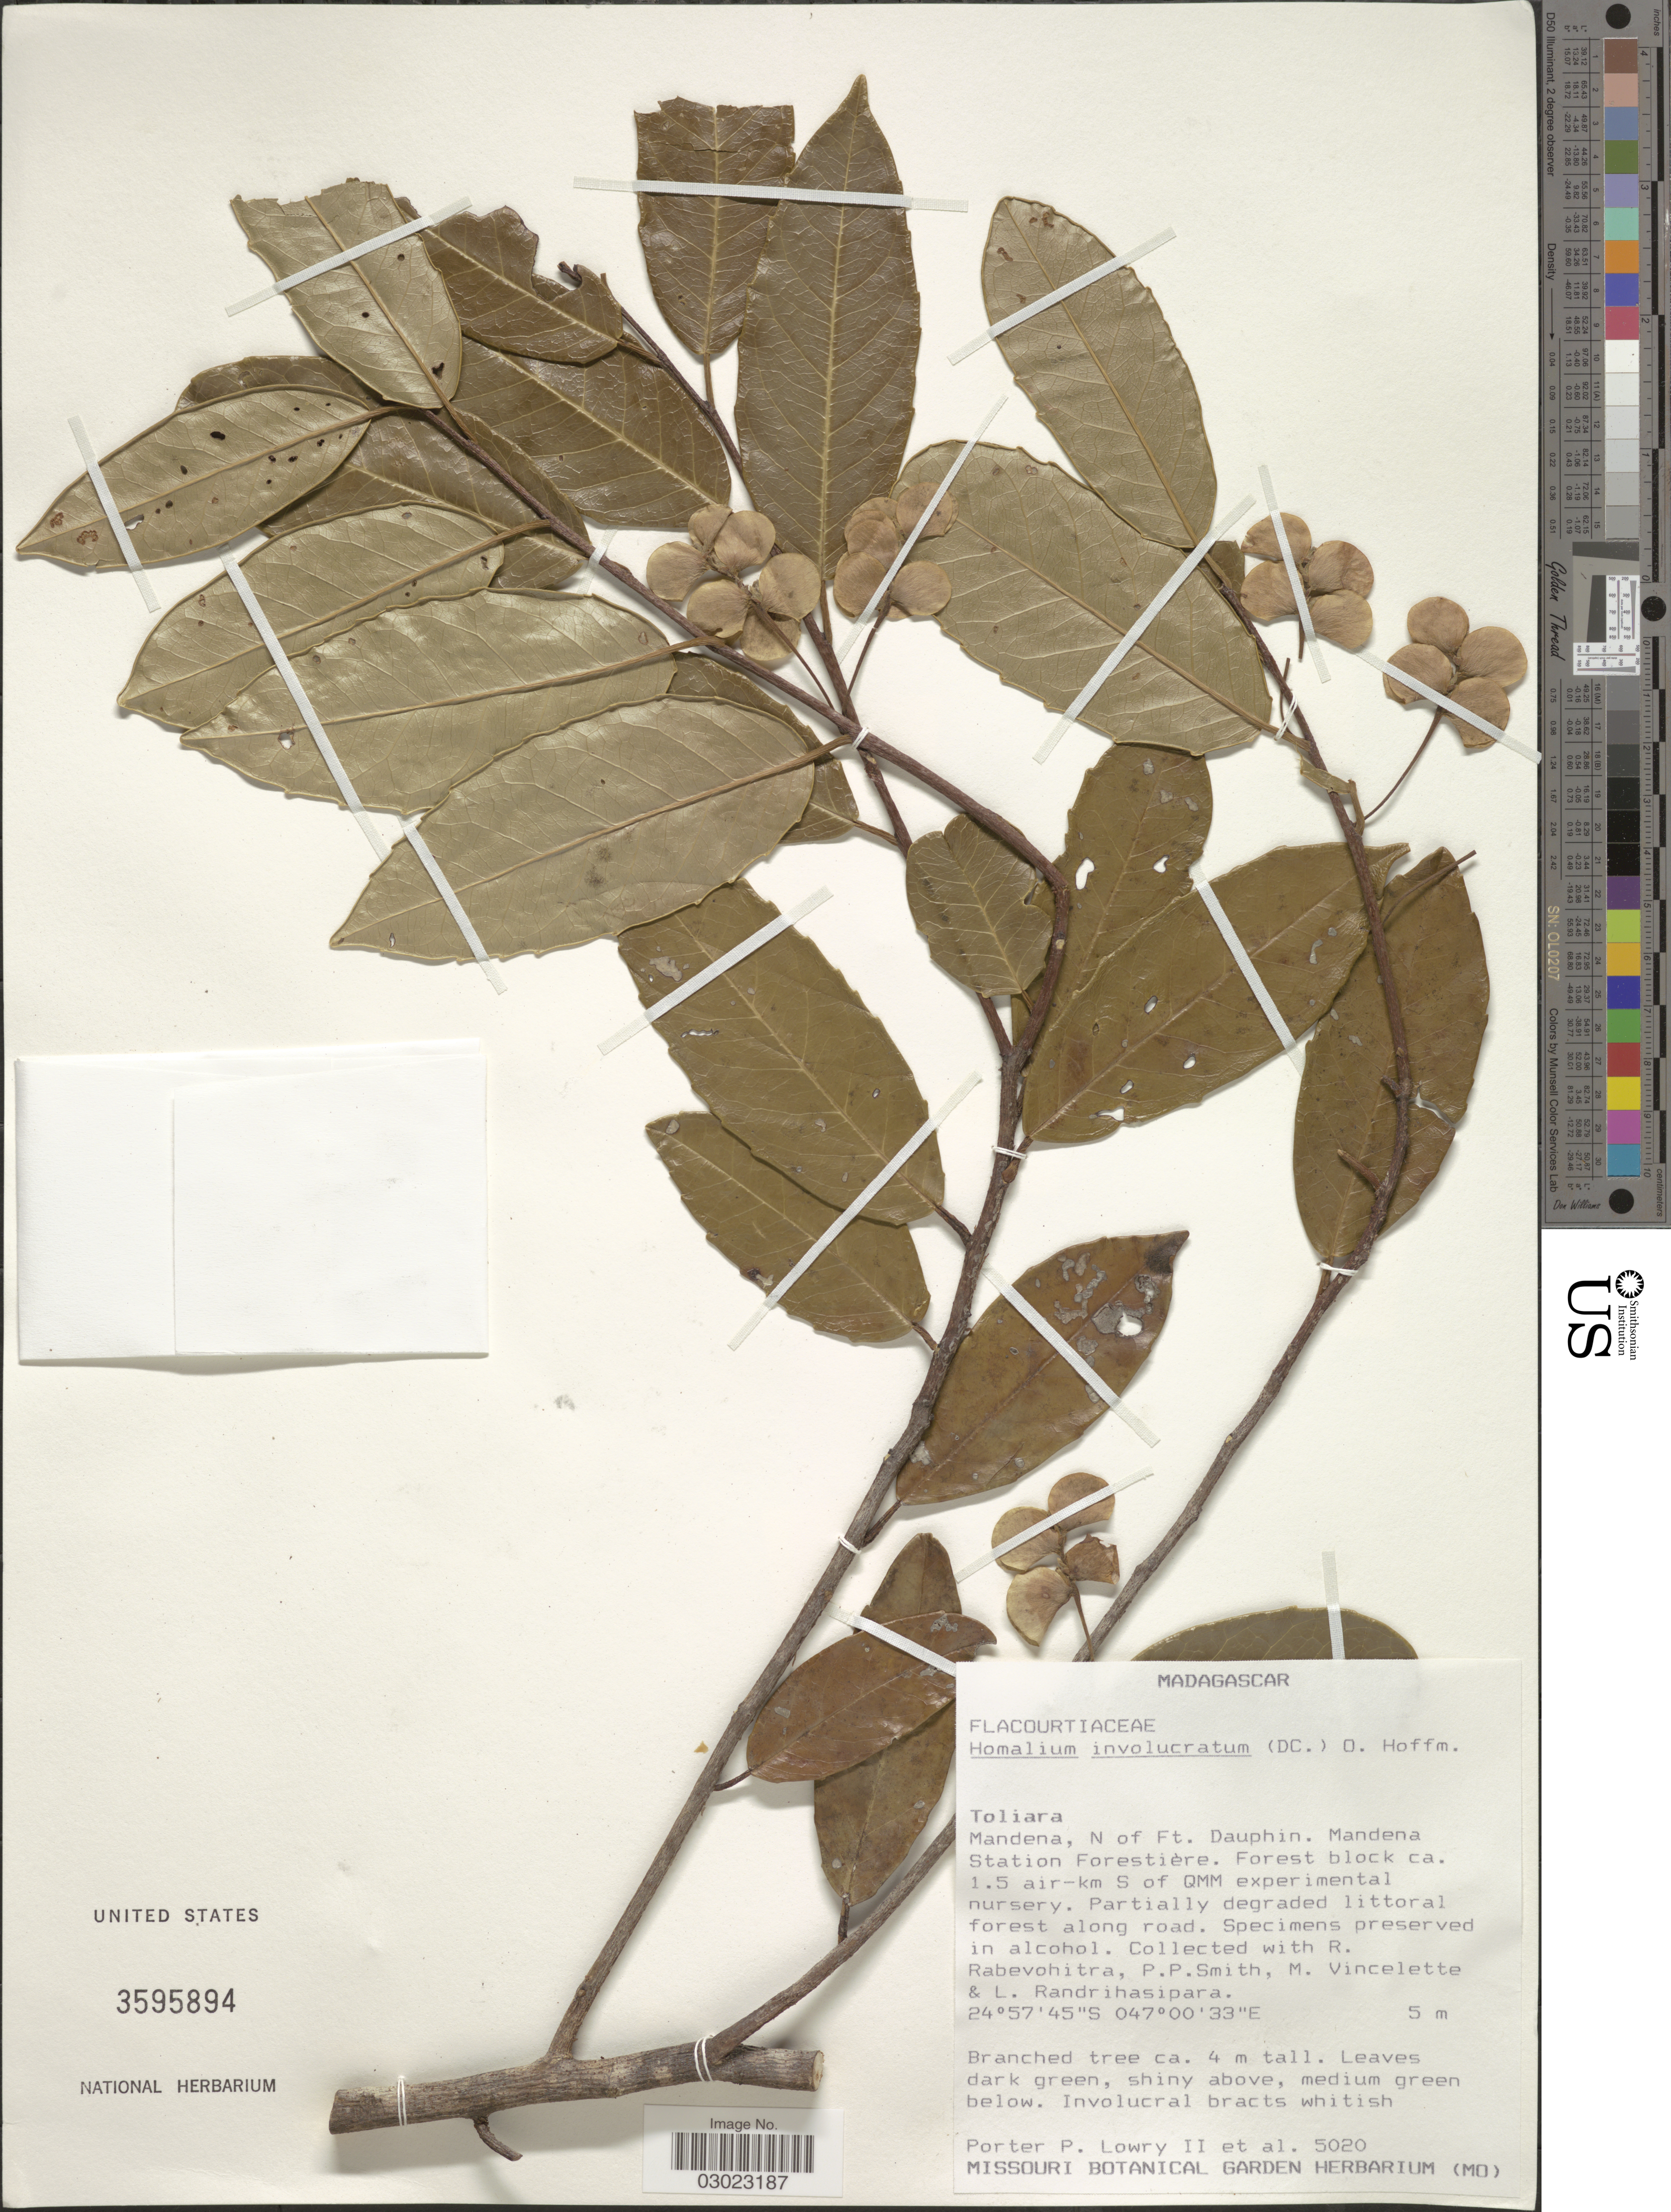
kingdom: Plantae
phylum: Tracheophyta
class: Magnoliopsida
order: Malpighiales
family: Salicaceae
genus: Homalium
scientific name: Homalium involucratum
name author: (DC.) O. Hoffm.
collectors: P. P. Lowry, R. Rabevohitra, P. Smith, M. Vincelette & L. Randrihasipara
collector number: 5020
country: Madagascar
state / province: Anosy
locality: Mandena, N of Ft. Dauphin. Mandena Station Forestière. Forest block ca. 1.5 air-km S of QMM experimental nursery.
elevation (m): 5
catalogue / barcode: US 3595894